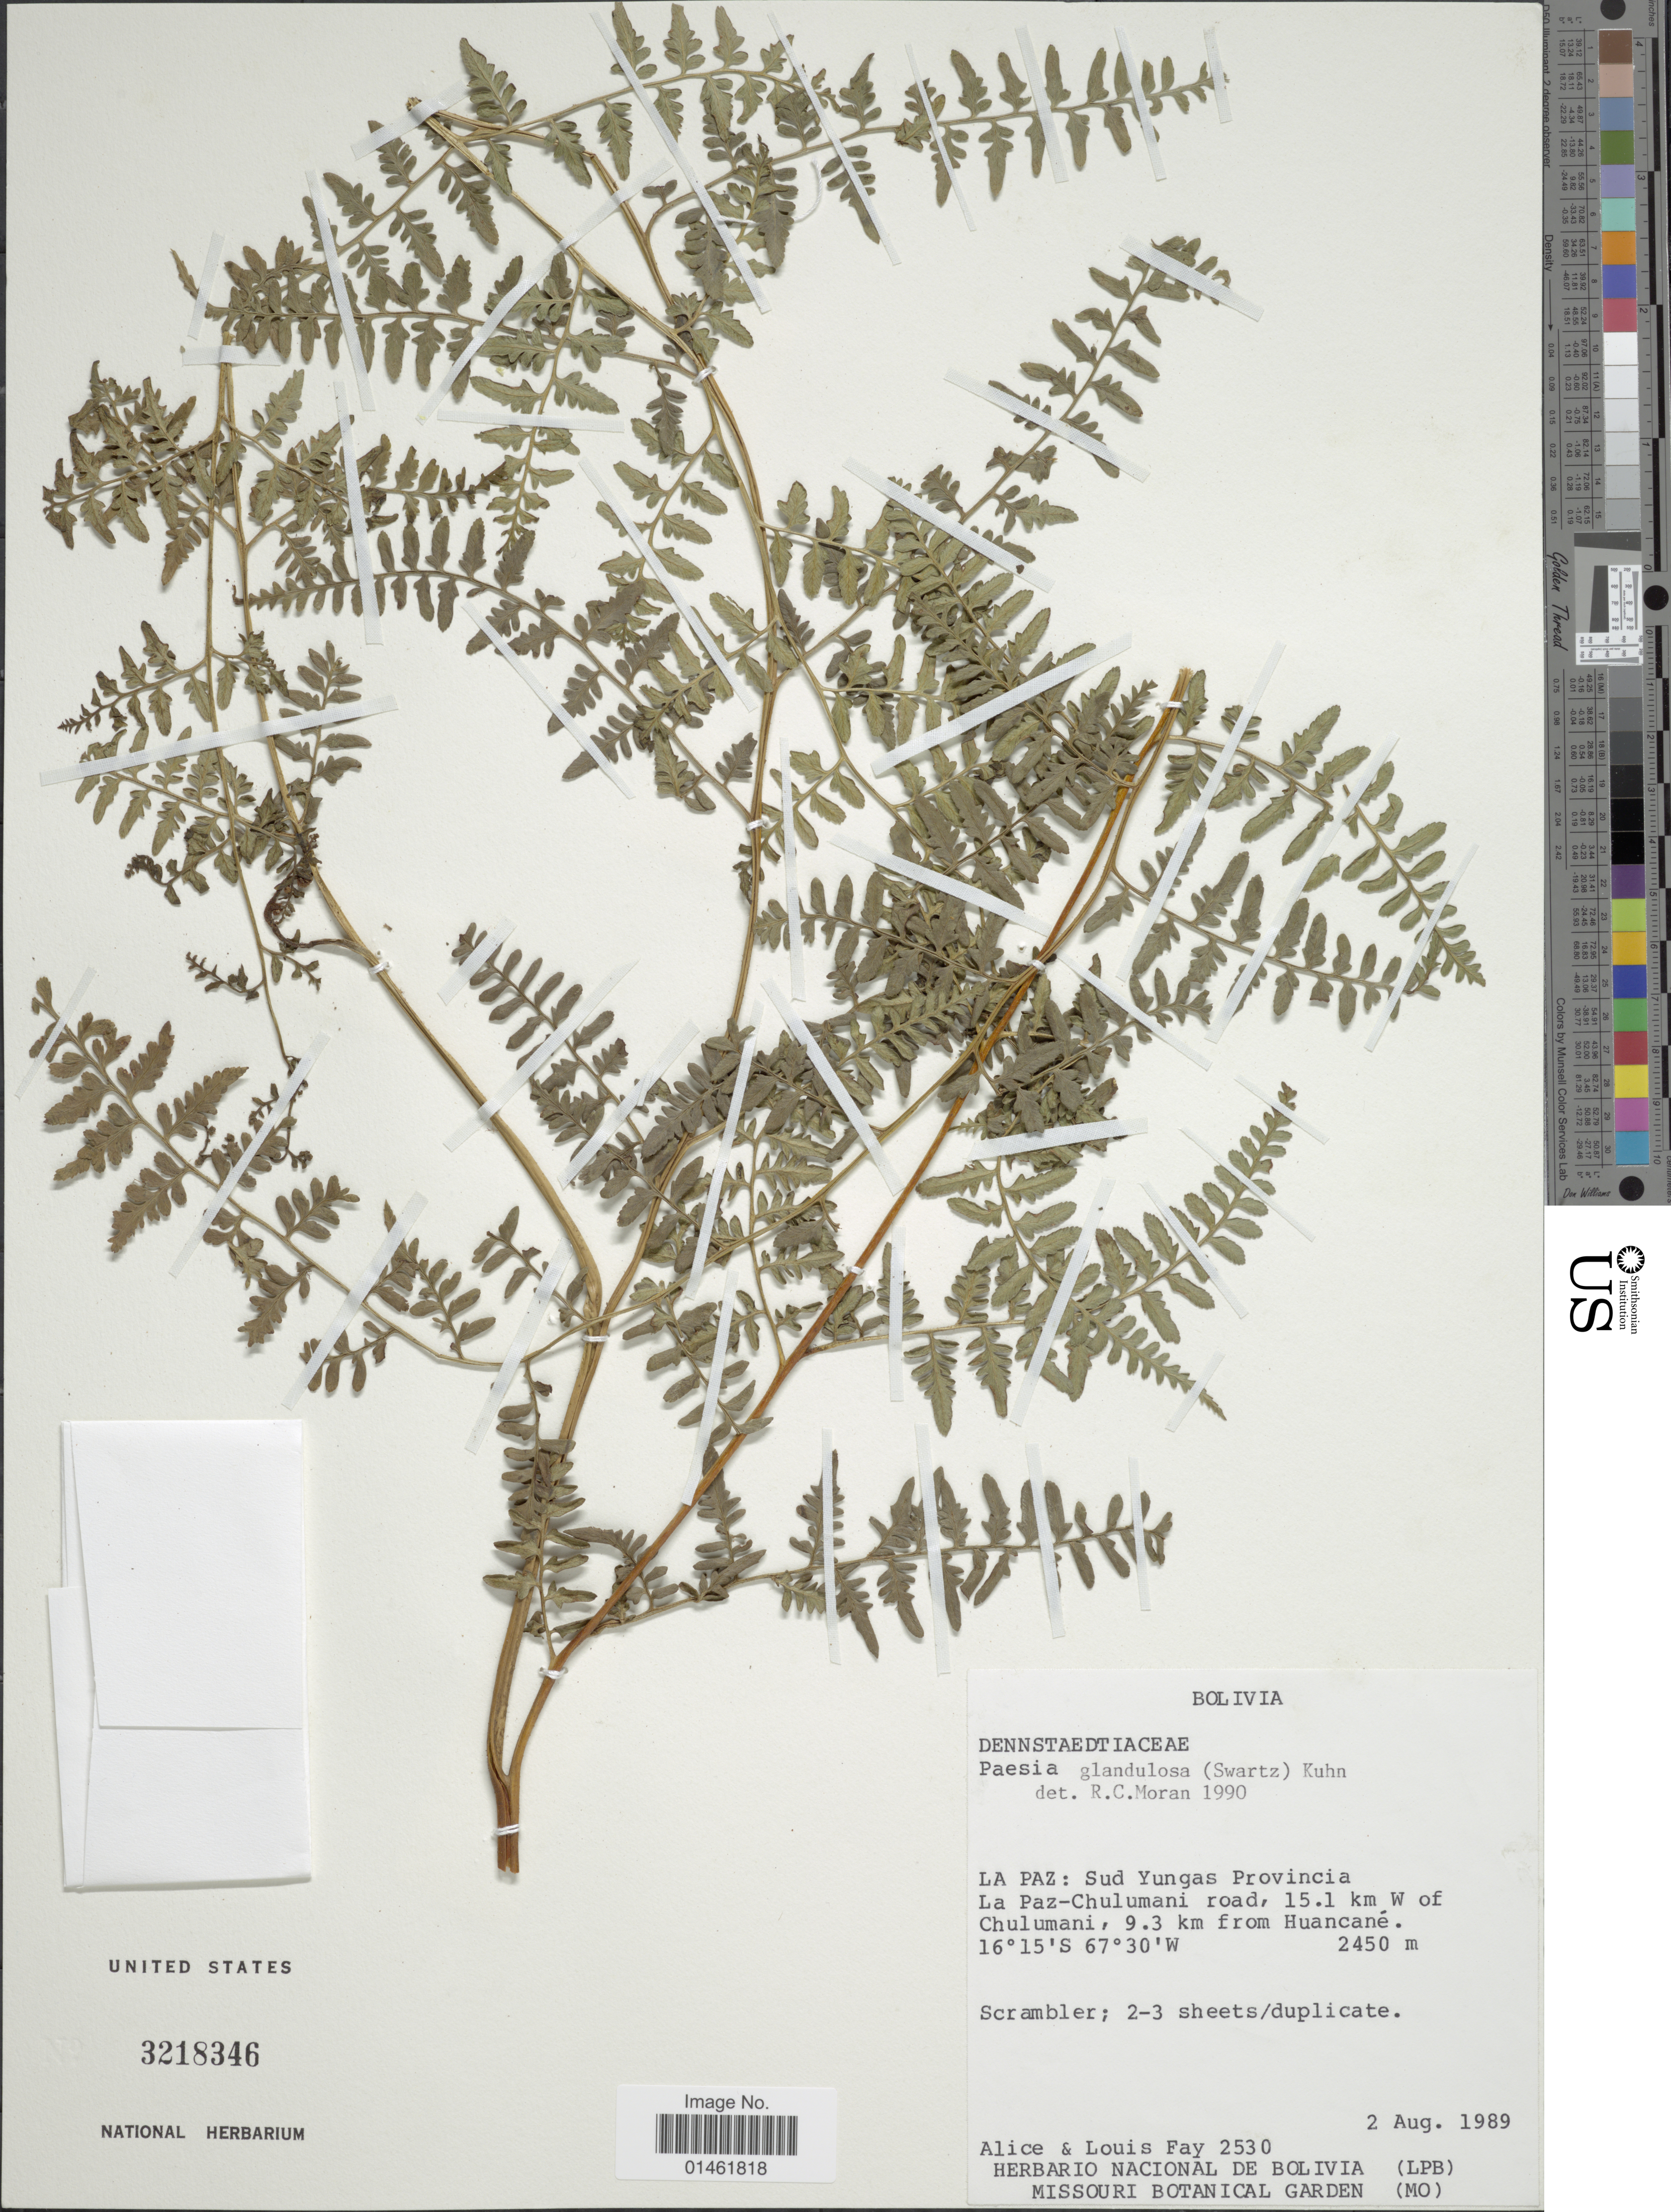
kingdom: Plantae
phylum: Tracheophyta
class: Polypodiopsida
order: Polypodiales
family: Dennstaedtiaceae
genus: Paesia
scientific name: Paesia glandulosa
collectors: A. Fay & L. Fay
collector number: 2530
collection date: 1989-08-02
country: Bolivia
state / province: La Paz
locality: La Paz: Sud Yungas Provincia La Paz-Chulumani road, 15.1 km W of Chulumani, 9.3km from Huancané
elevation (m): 2450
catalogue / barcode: US 3218346